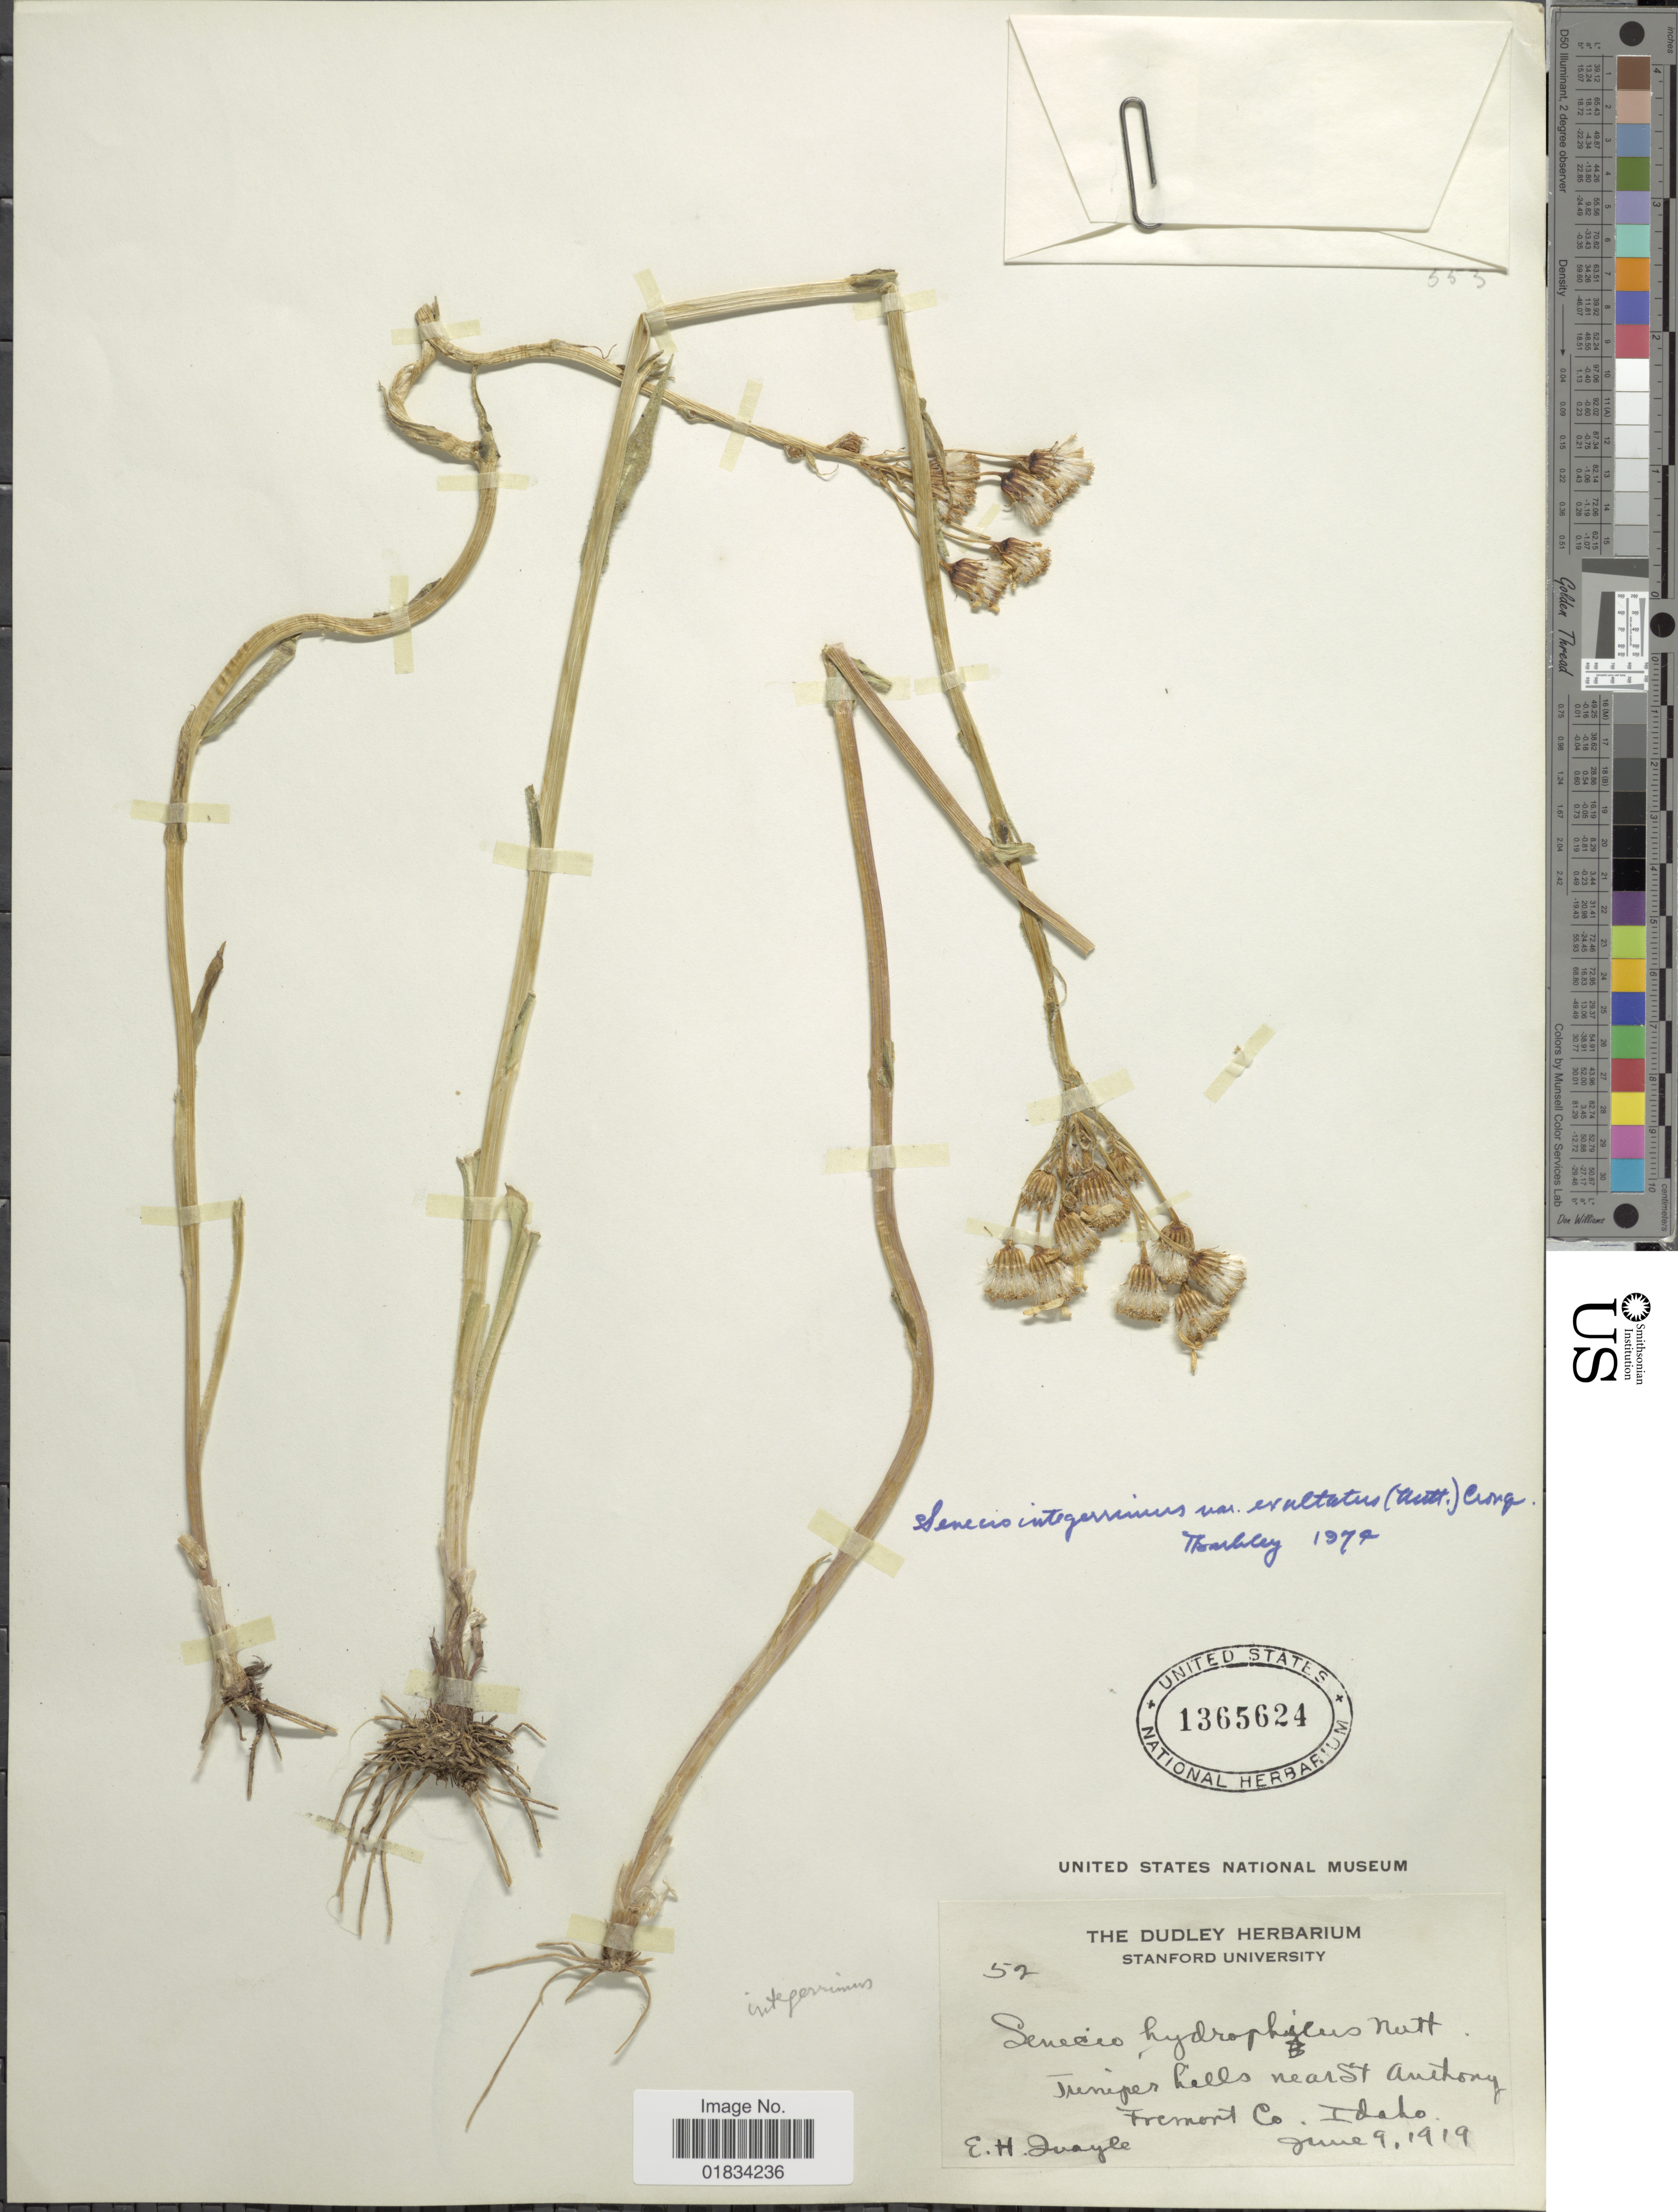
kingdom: Plantae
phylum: Tracheophyta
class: Magnoliopsida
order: Asterales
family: Asteraceae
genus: Senecio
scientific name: Senecio integerrimus var. exaltatus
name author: (Nutt.) Cronq.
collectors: E. Quayle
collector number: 52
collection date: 1919-06-09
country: United States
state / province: Idaho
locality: Juniper falls near St Anthony Fremont Co.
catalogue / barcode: US 1365624